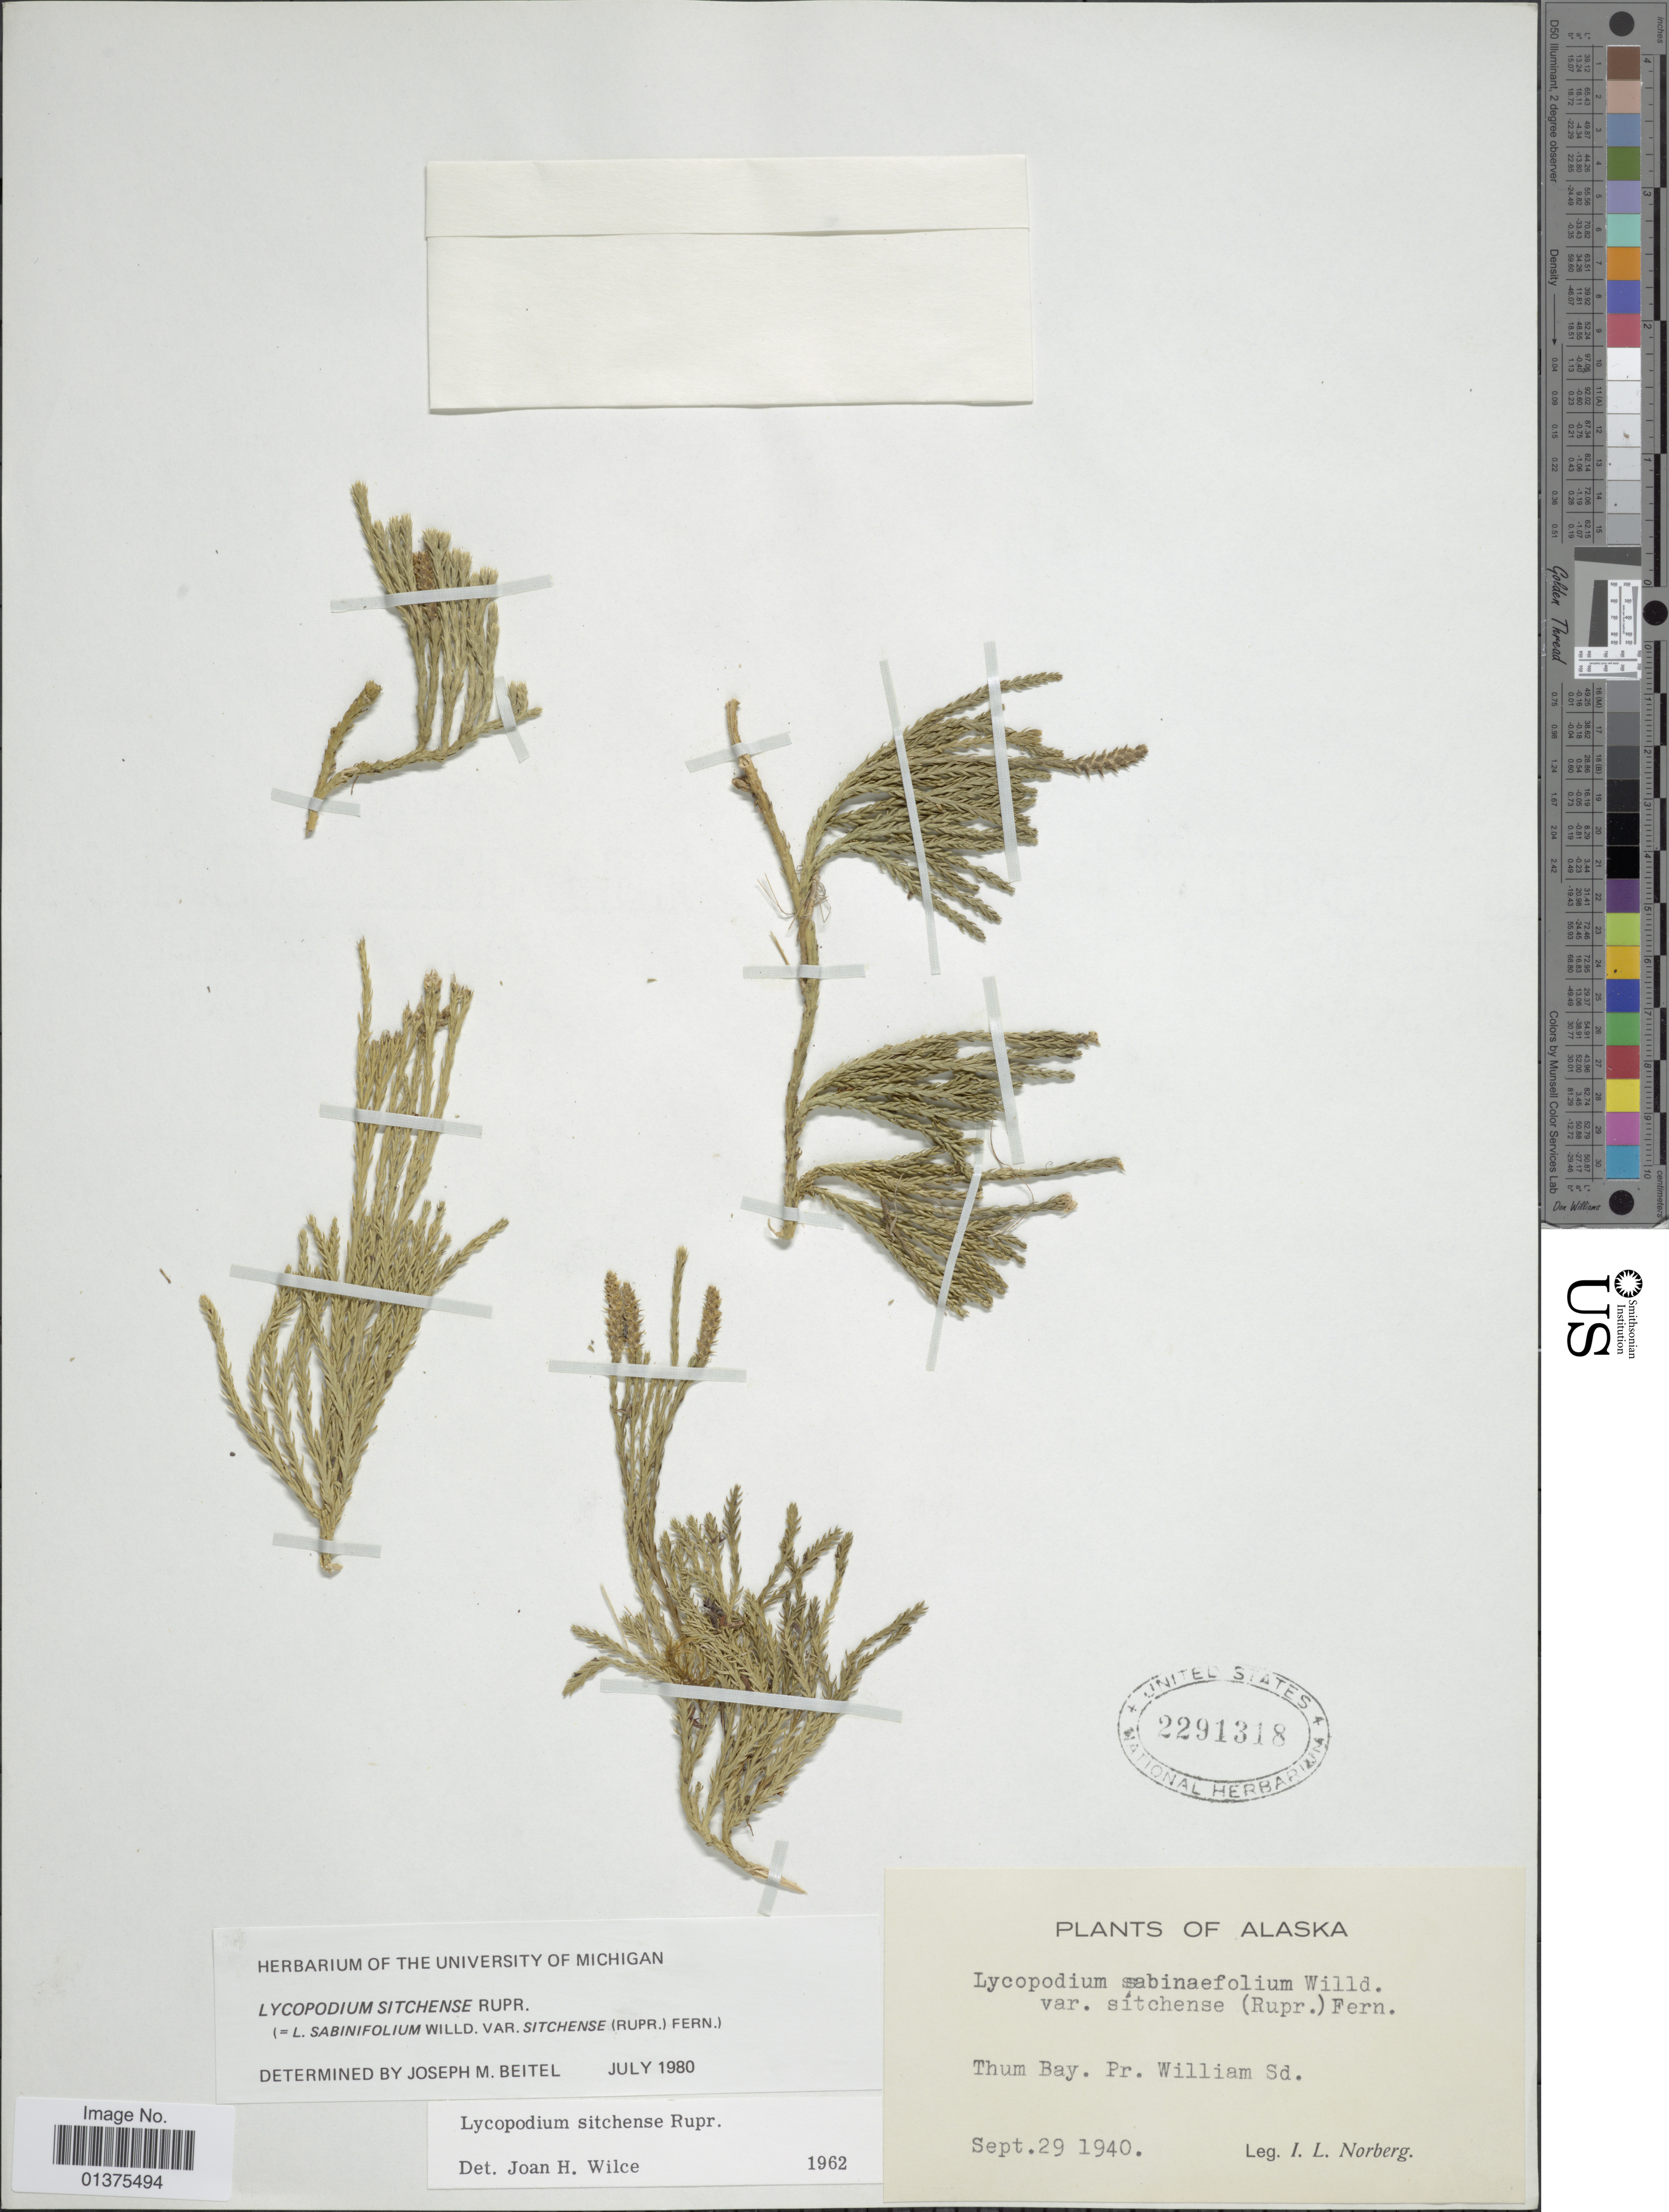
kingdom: Plantae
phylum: Tracheophyta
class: Lycopodiopsida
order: Lycopodiales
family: Lycopodiaceae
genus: Diphasiastrum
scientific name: Diphasiastrum sitchense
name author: (Rupr.) Holub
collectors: I. Norberg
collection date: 1940-09-29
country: United States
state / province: Alaska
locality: Thum Bay, Pr. William Sd.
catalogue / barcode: US 2291318